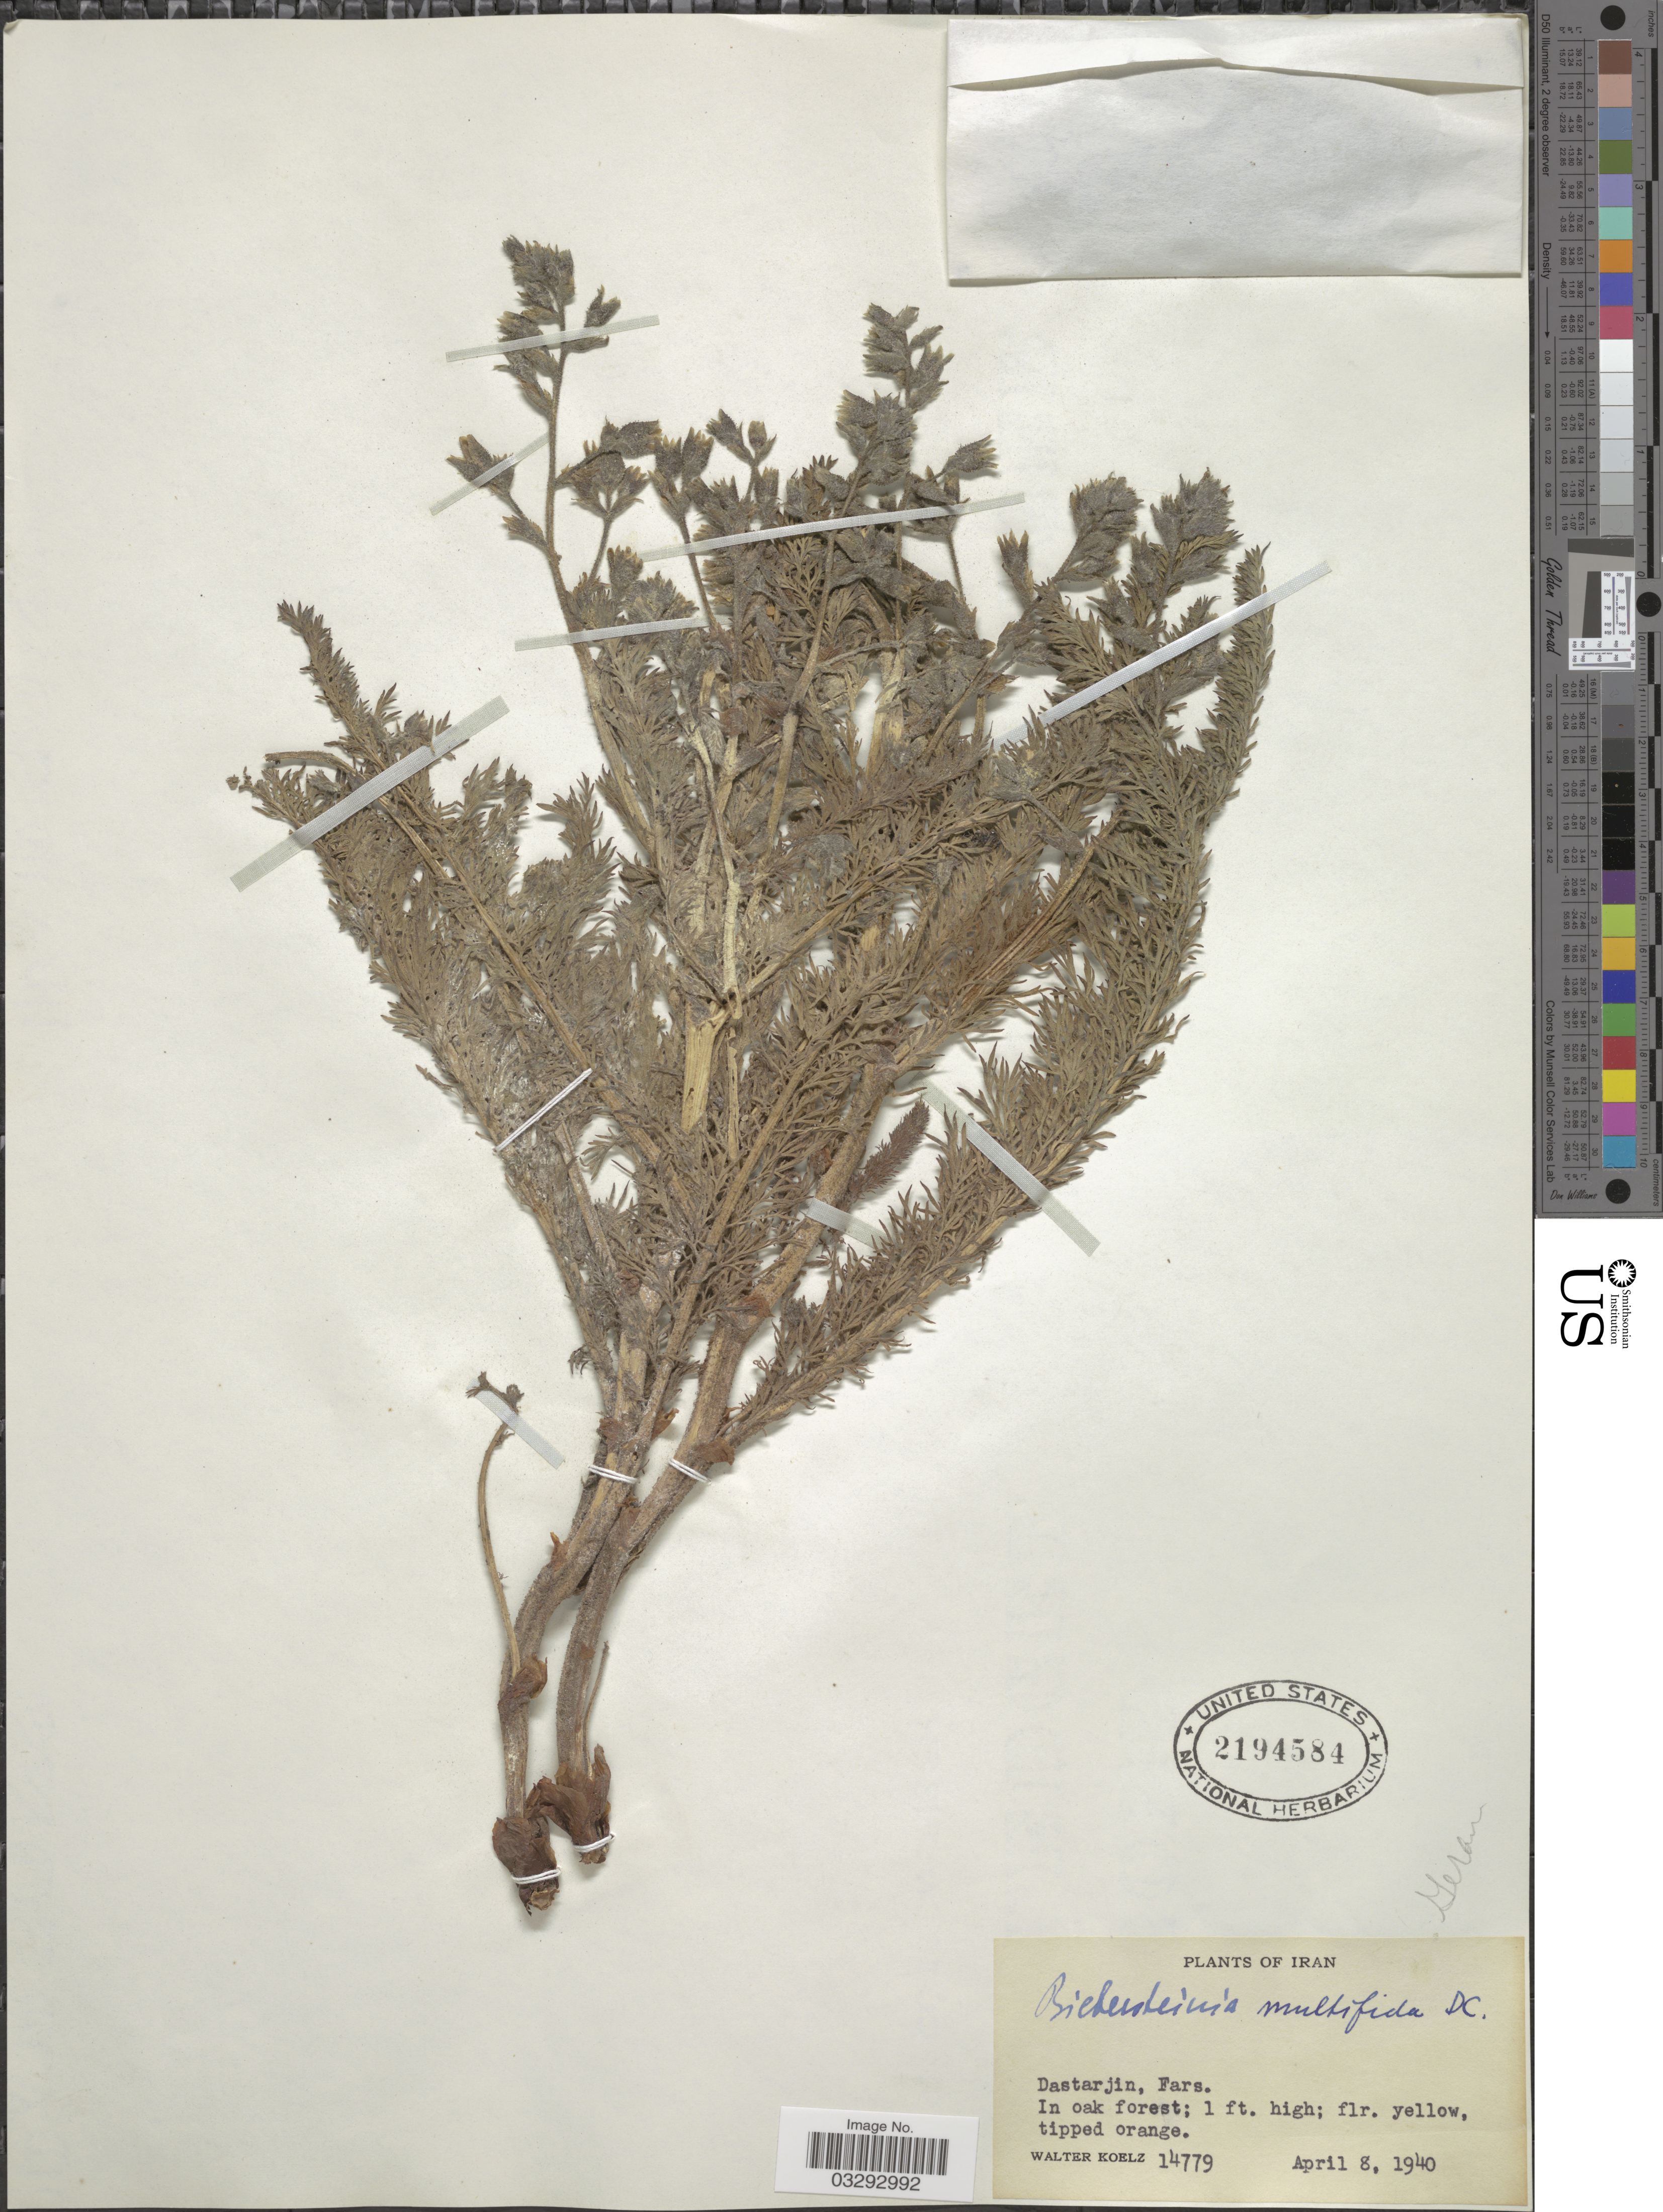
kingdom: Plantae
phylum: Tracheophyta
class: Magnoliopsida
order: Sapindales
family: Biebersteiniaceae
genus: Biebersteinia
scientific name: Biebersteinia multifida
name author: DC.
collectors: W. N. Koelz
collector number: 14779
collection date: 1940-04-08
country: Iran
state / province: Fars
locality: Dastarjin.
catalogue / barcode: US 2194584